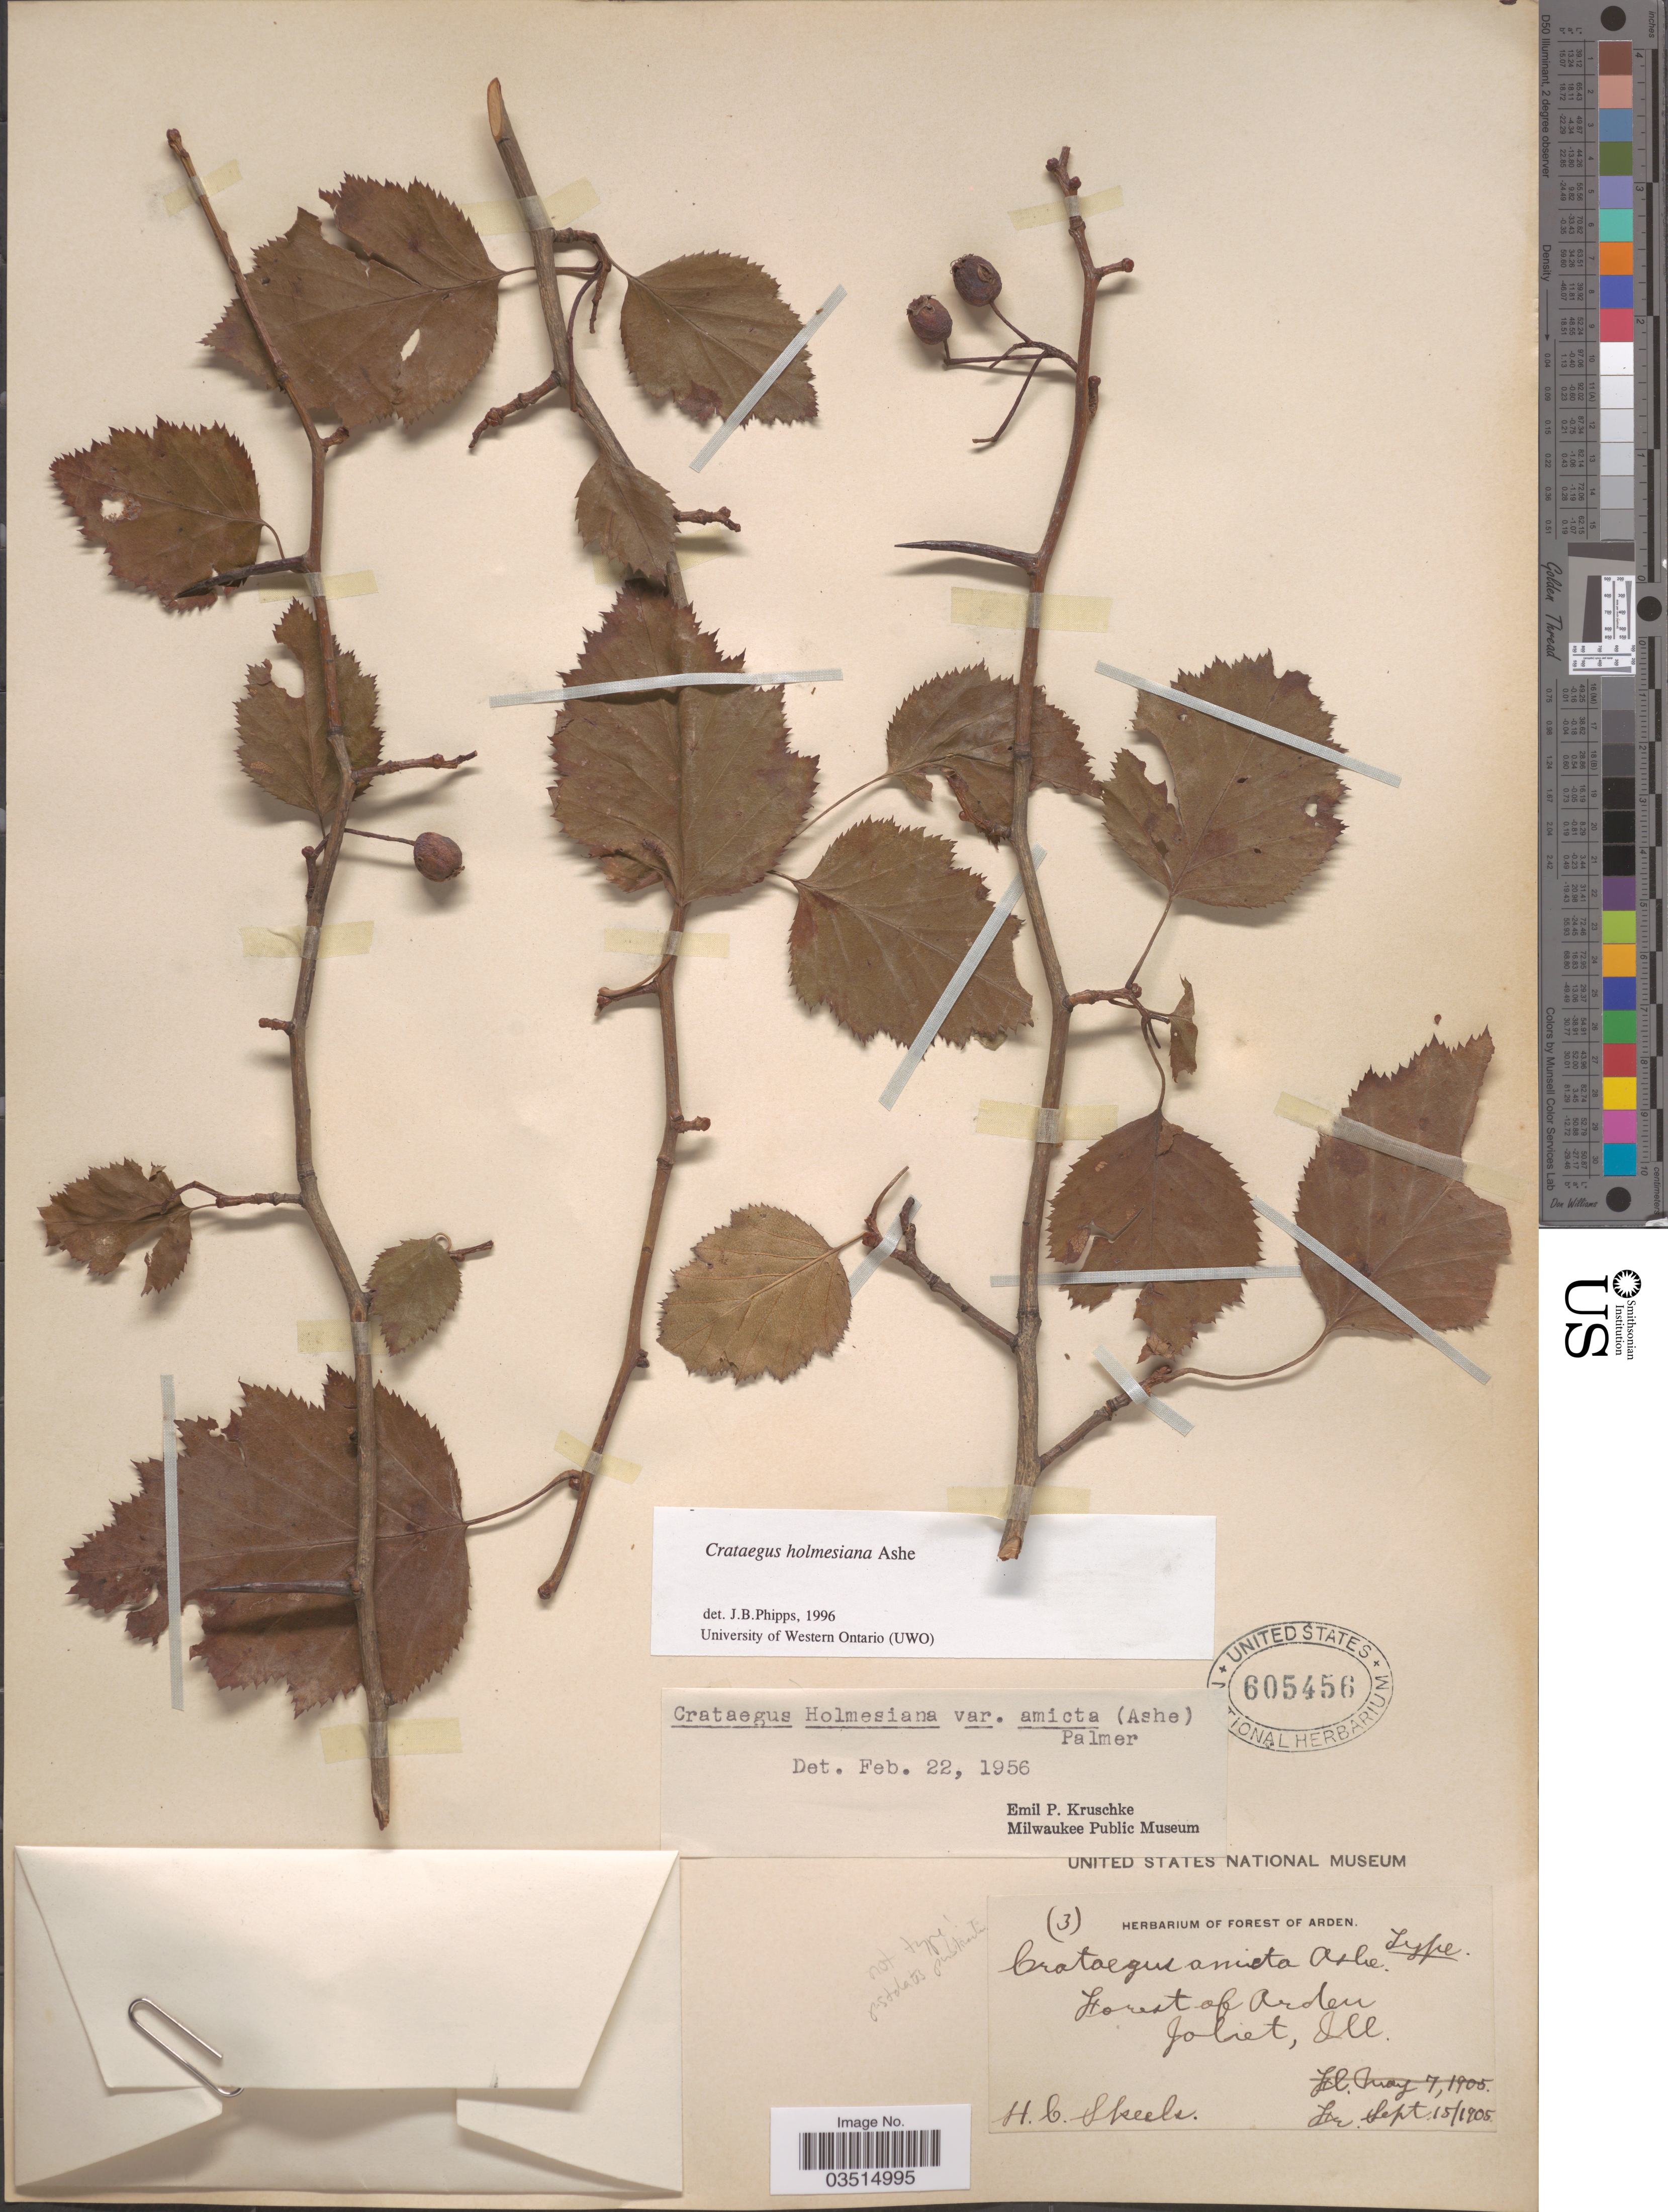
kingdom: Plantae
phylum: Tracheophyta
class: Magnoliopsida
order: Rosales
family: Rosaceae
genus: Crataegus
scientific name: Crataegus holmesiana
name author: Ashe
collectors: H. Skeels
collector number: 3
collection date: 1905-09-15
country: United States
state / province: Illinois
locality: Forest of Arden Joliet.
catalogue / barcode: US 605456